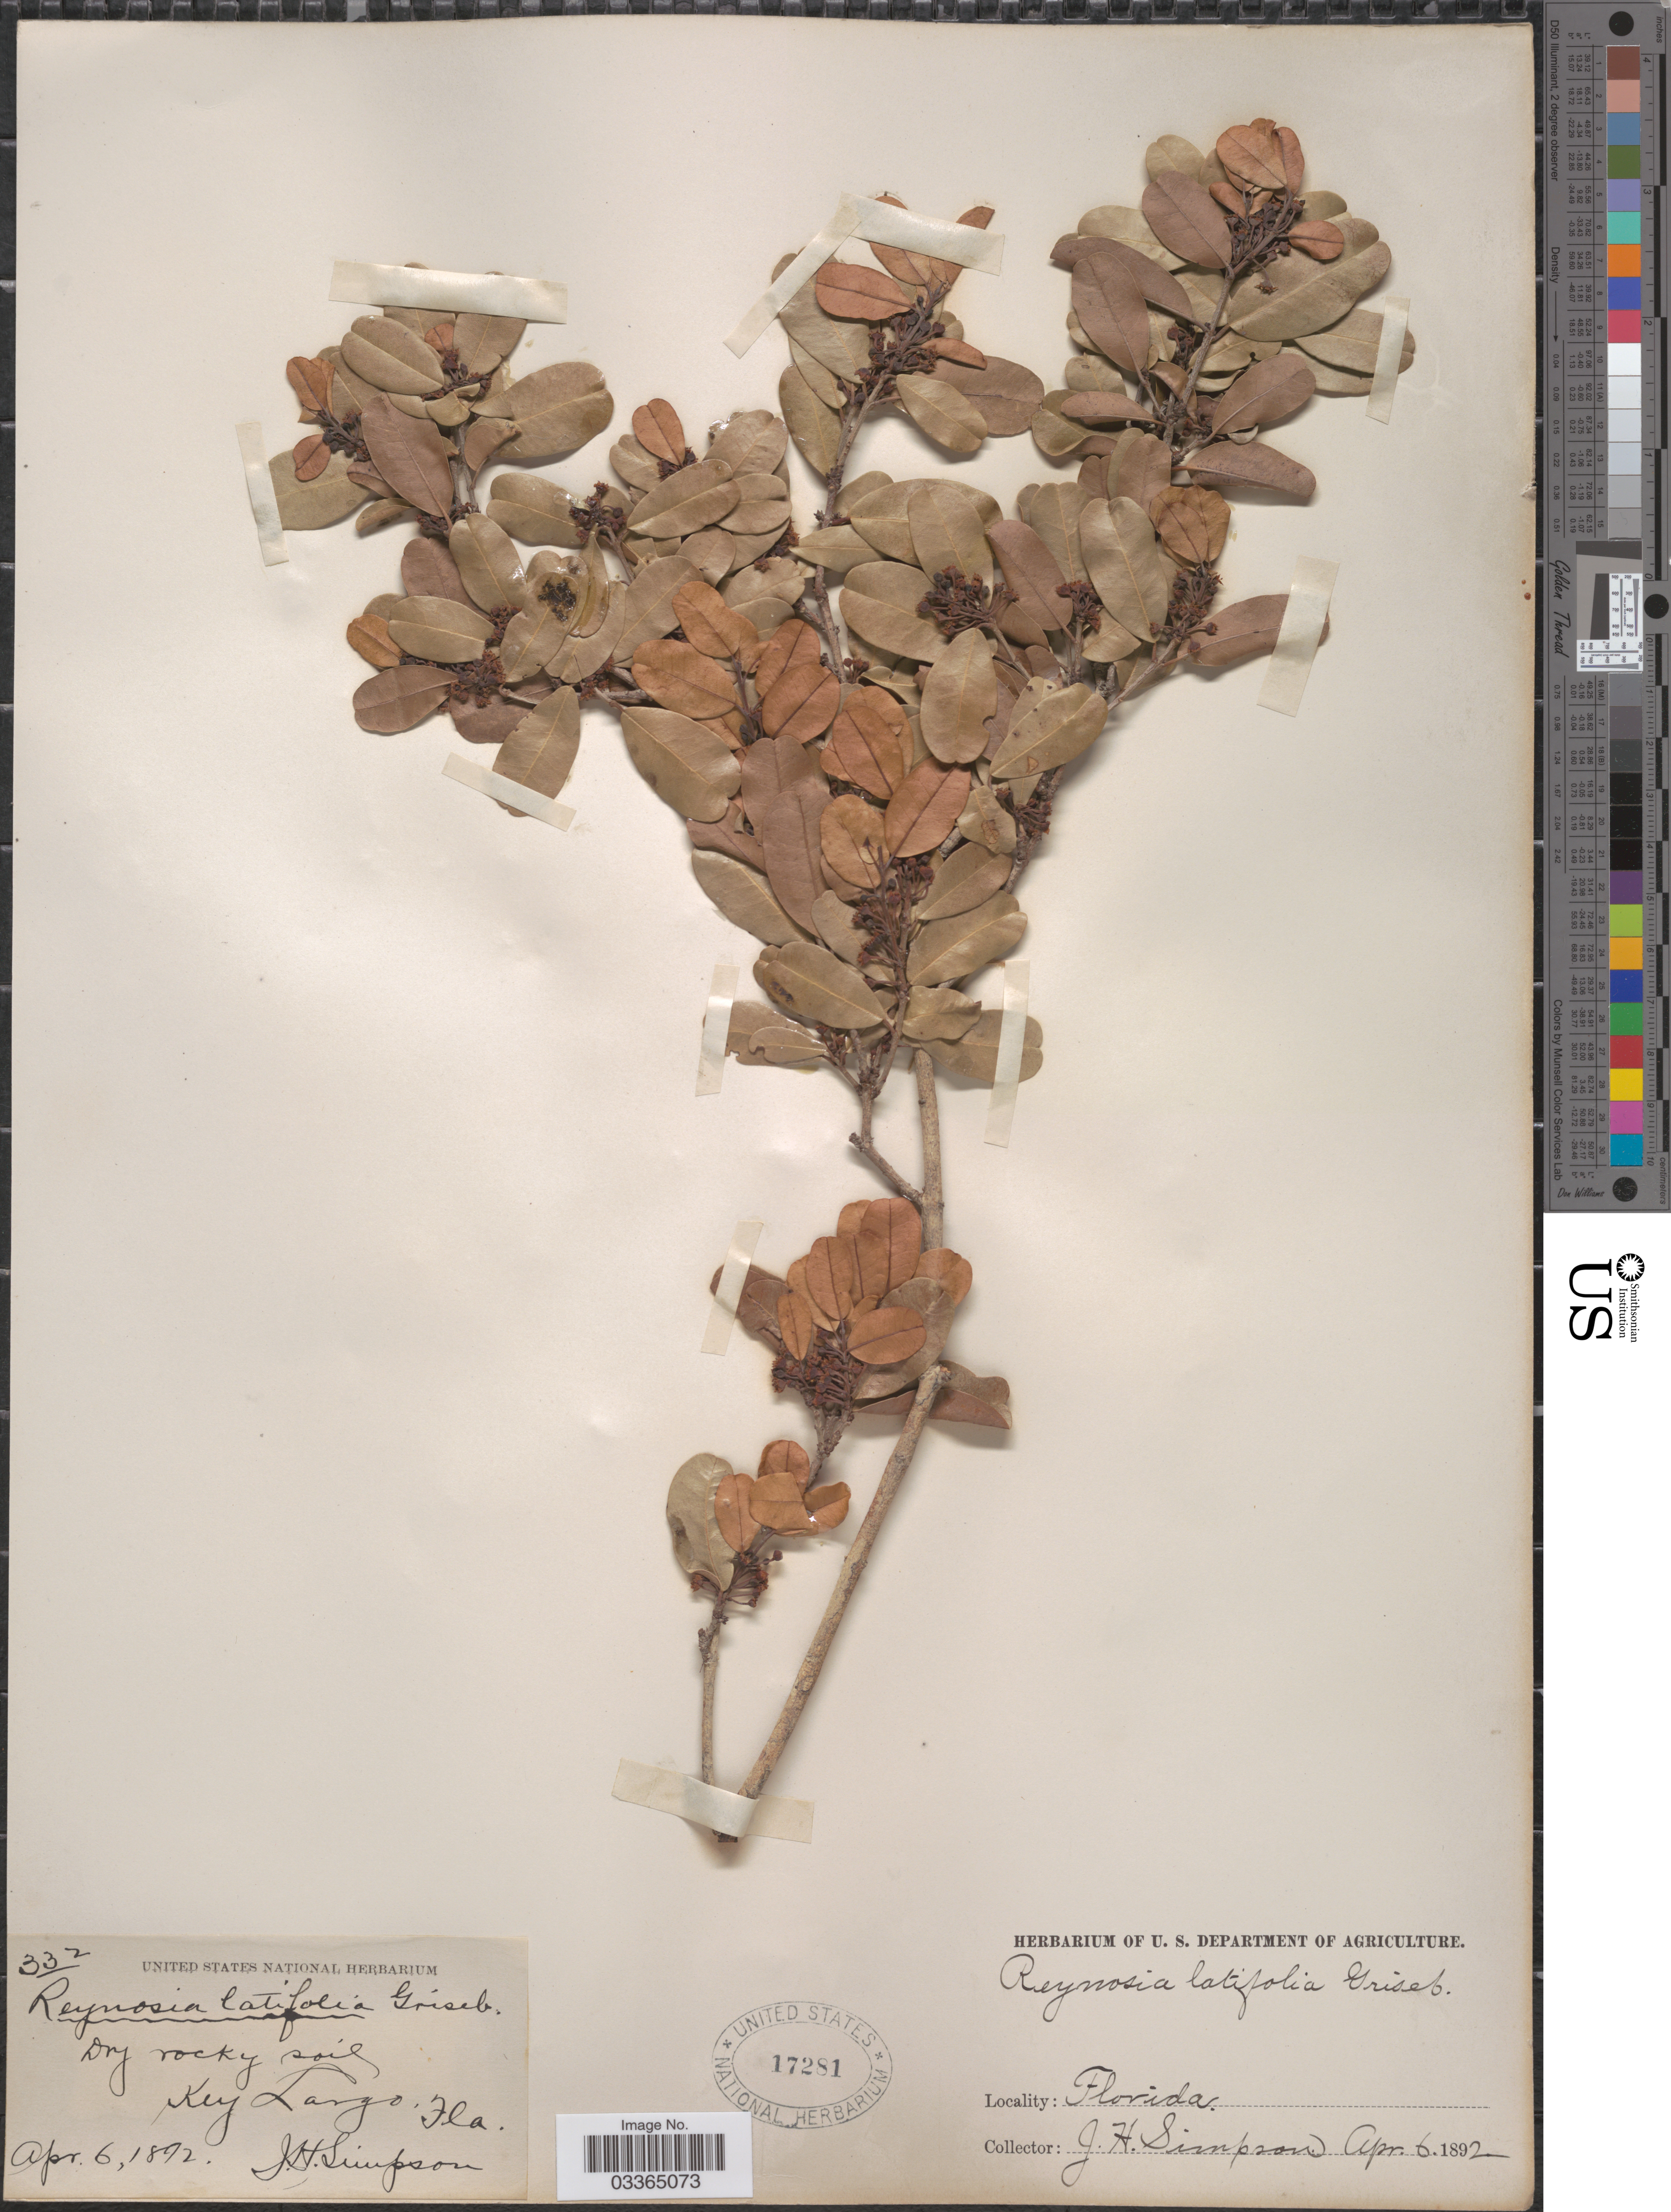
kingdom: Plantae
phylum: Tracheophyta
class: Magnoliopsida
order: Rosales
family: Rhamnaceae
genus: Reynosia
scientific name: Reynosia septentrionalis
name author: Urb.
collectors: J. H. Simpson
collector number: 332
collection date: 1892-04-06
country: United States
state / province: Florida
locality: Key Largo.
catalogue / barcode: US 17281